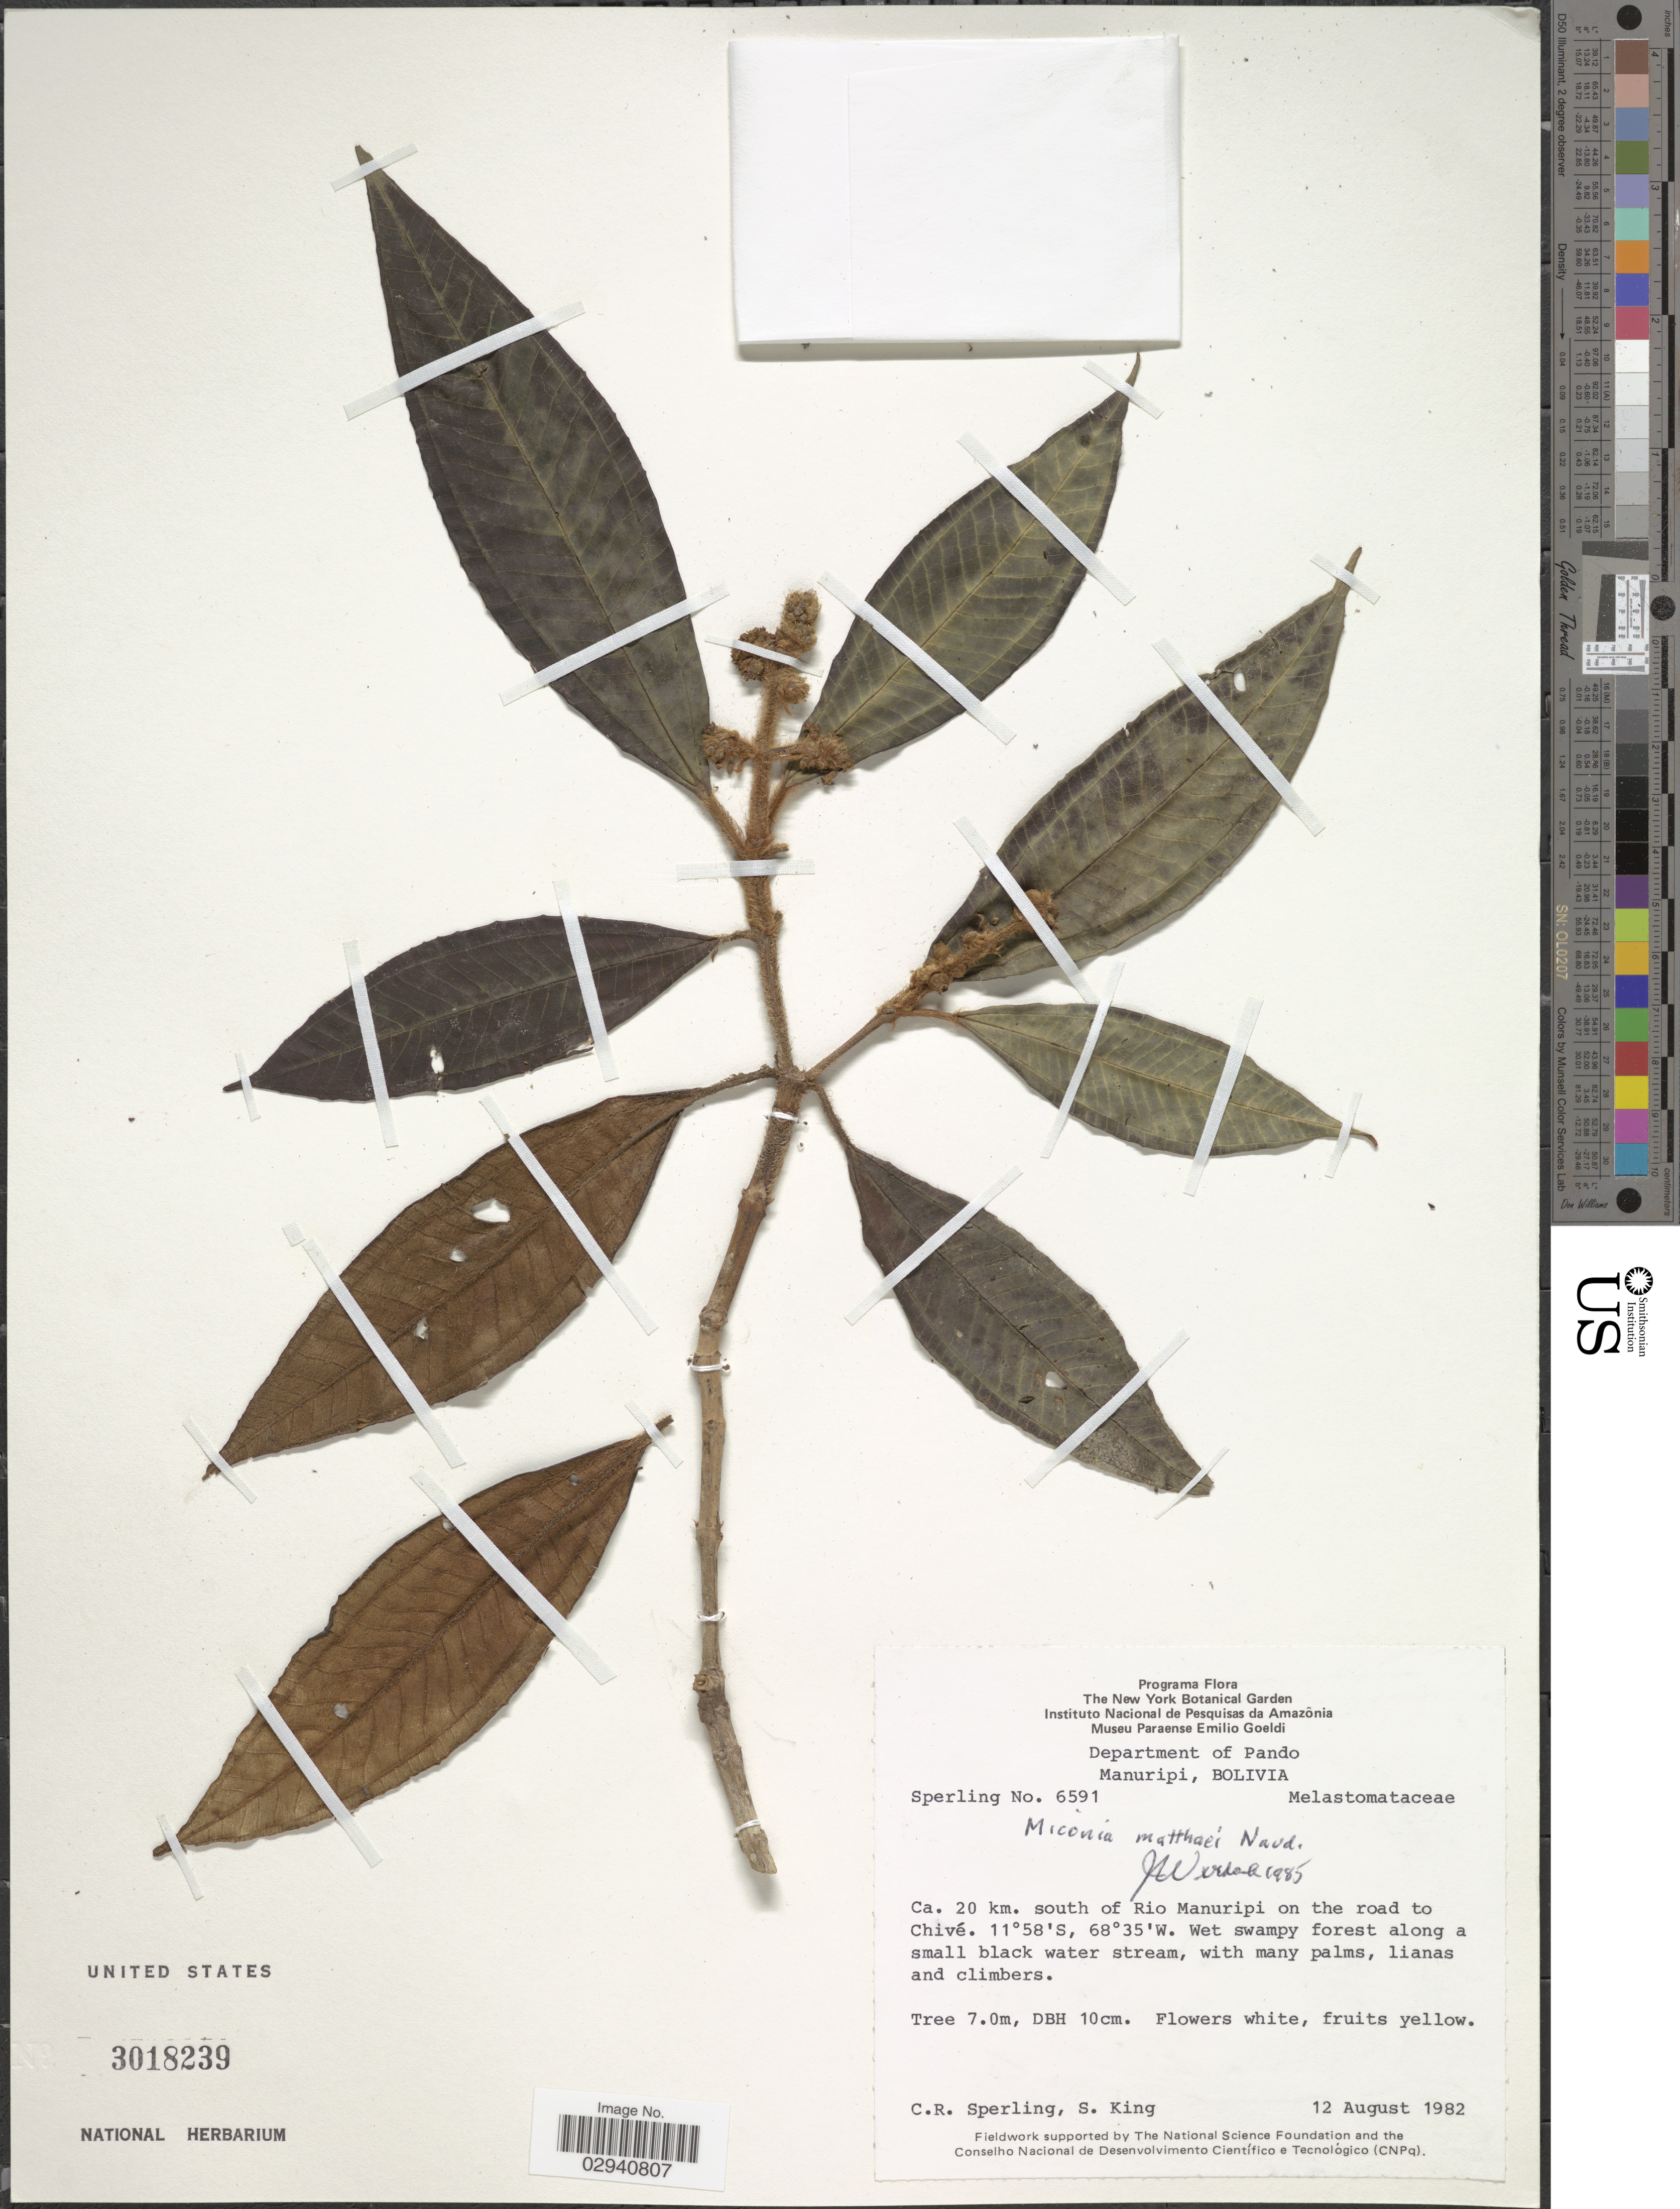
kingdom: Plantae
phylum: Tracheophyta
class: Magnoliopsida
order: Myrtales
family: Melastomataceae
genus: Miconia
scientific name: Miconia matthaei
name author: Naudin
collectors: C. R. Sperling & S. King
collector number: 6591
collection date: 1982-08-12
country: Bolivia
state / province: Pando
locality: Department of Pando. Manuripi. Ca. 20 km. south of Rio Manuripi on the road to Chivé.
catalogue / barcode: US 3018239